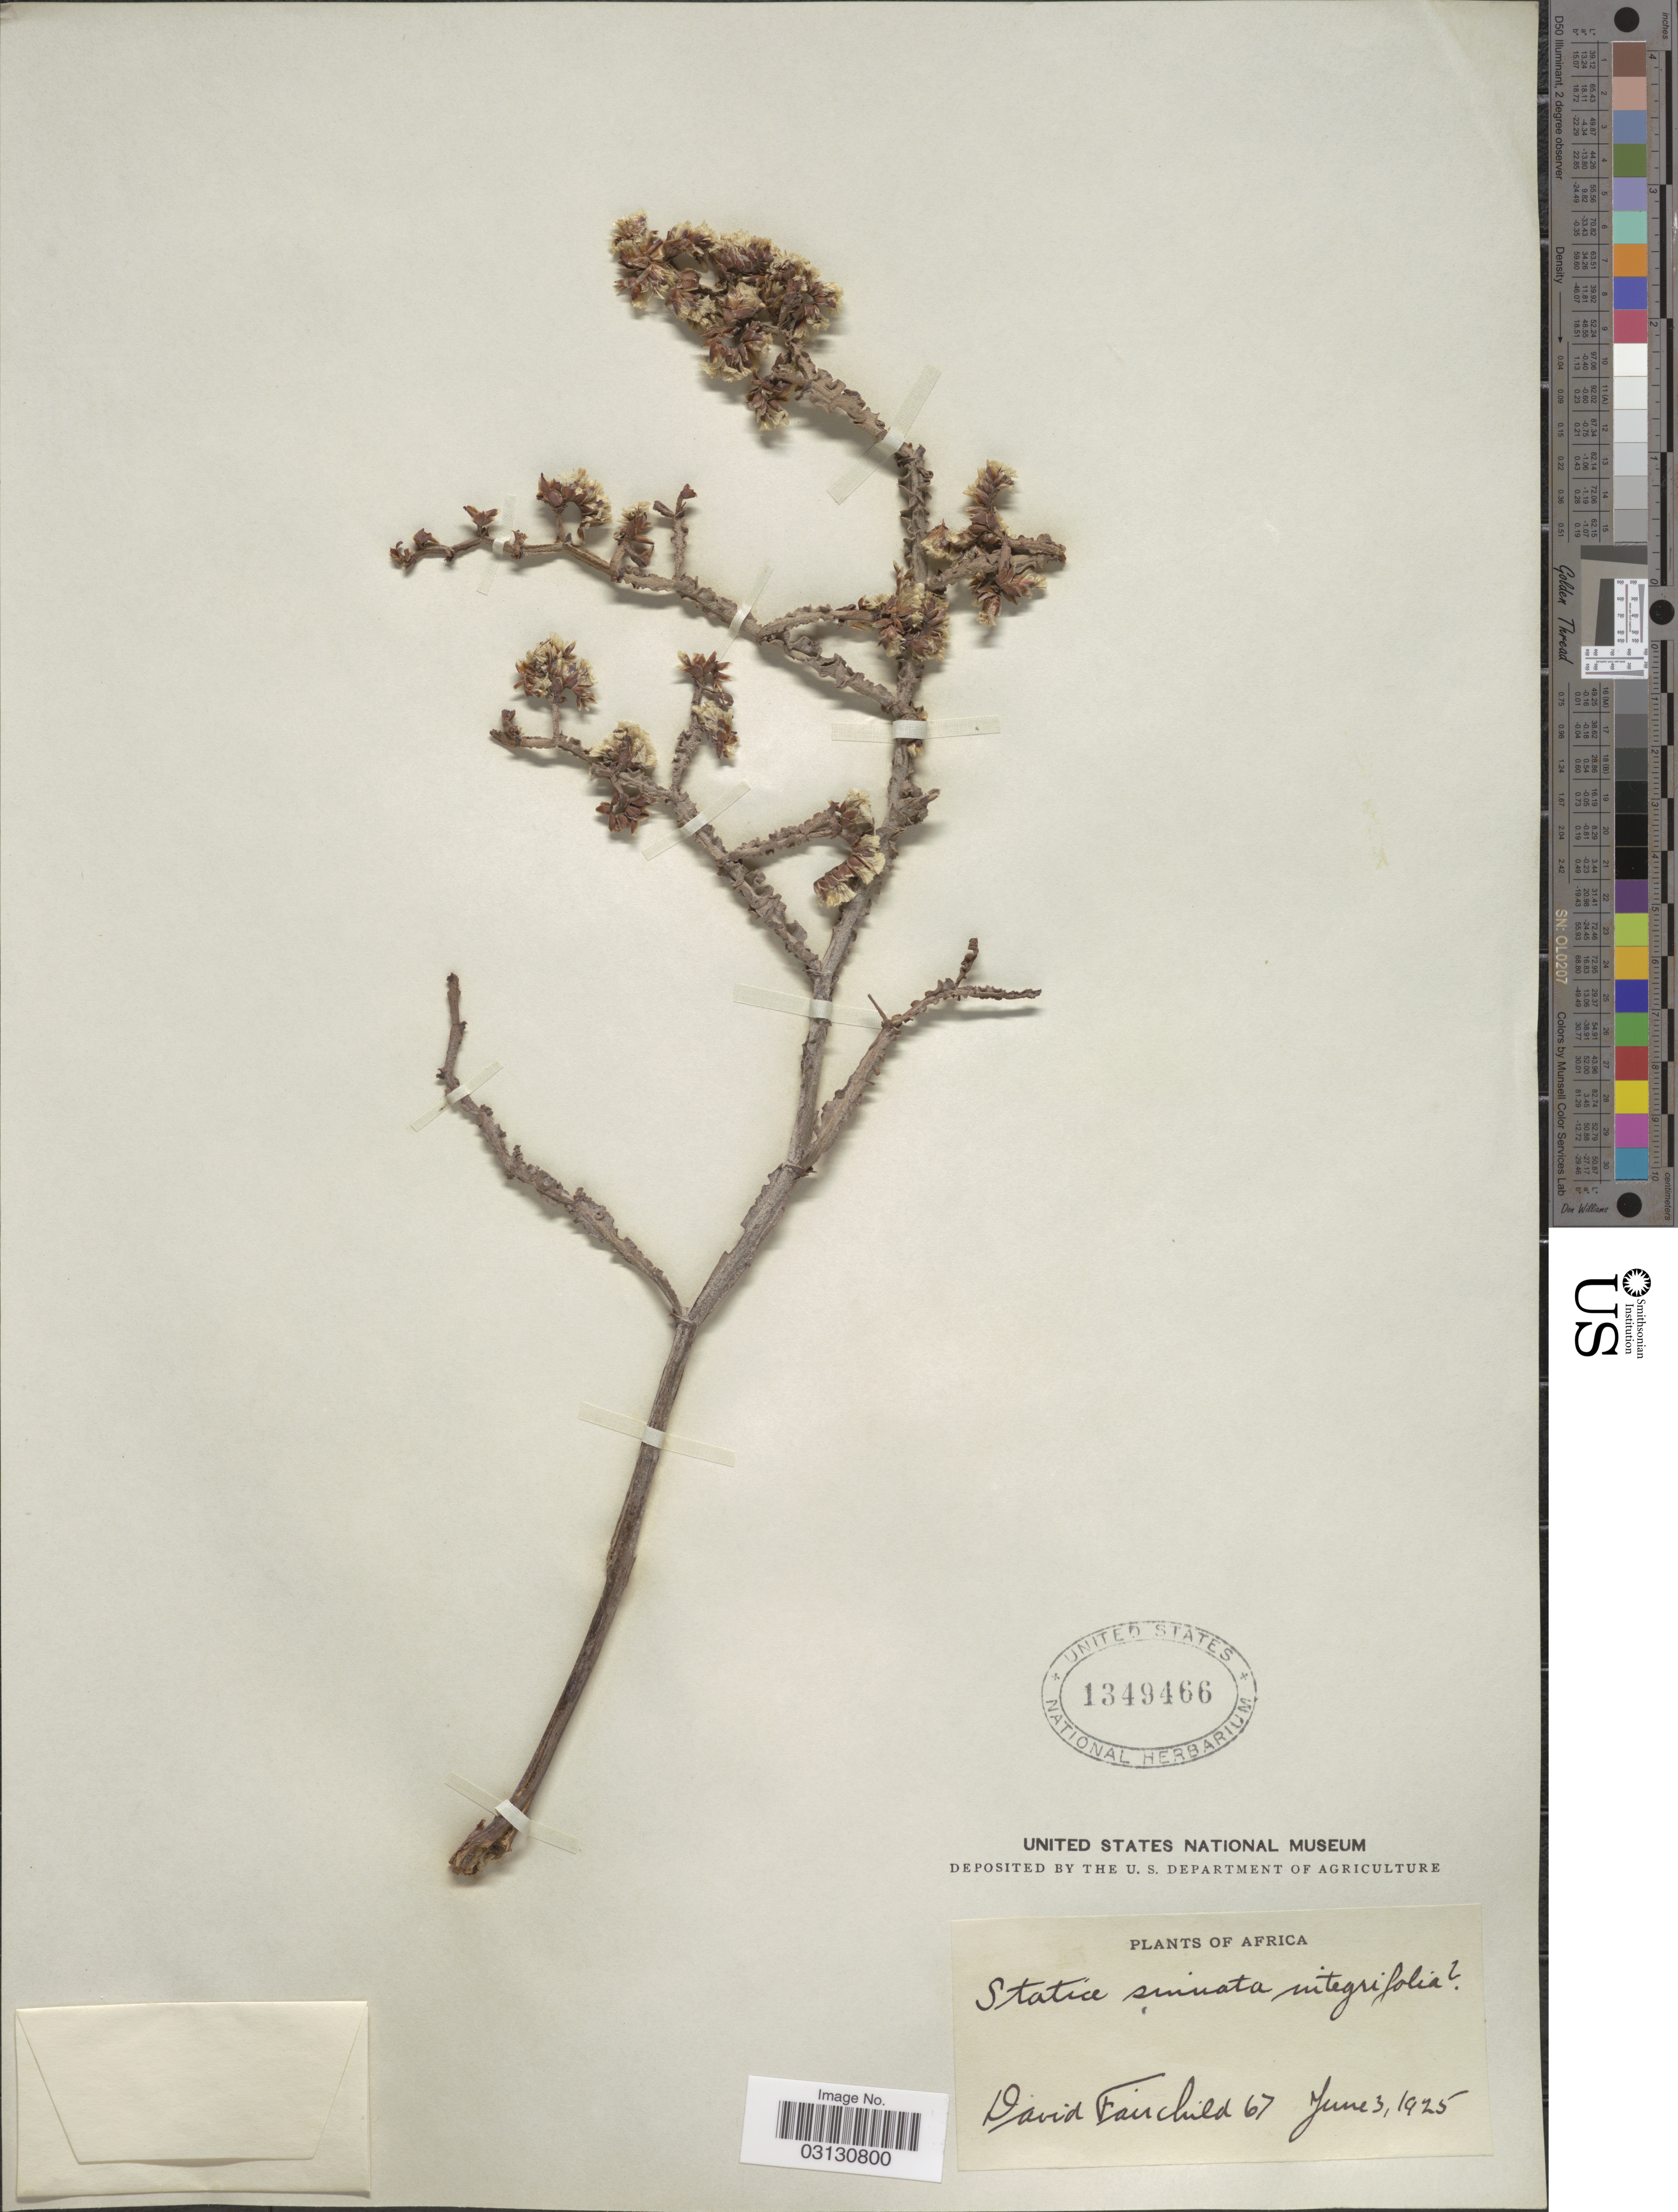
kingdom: Plantae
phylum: Tracheophyta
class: Magnoliopsida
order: Caryophyllales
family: Plumbaginaceae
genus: Limonium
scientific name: Limonium sinuatum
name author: (L.) Mill.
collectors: D. Fairchild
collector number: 67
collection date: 1925-06-03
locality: Africa.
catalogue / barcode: US 1349466